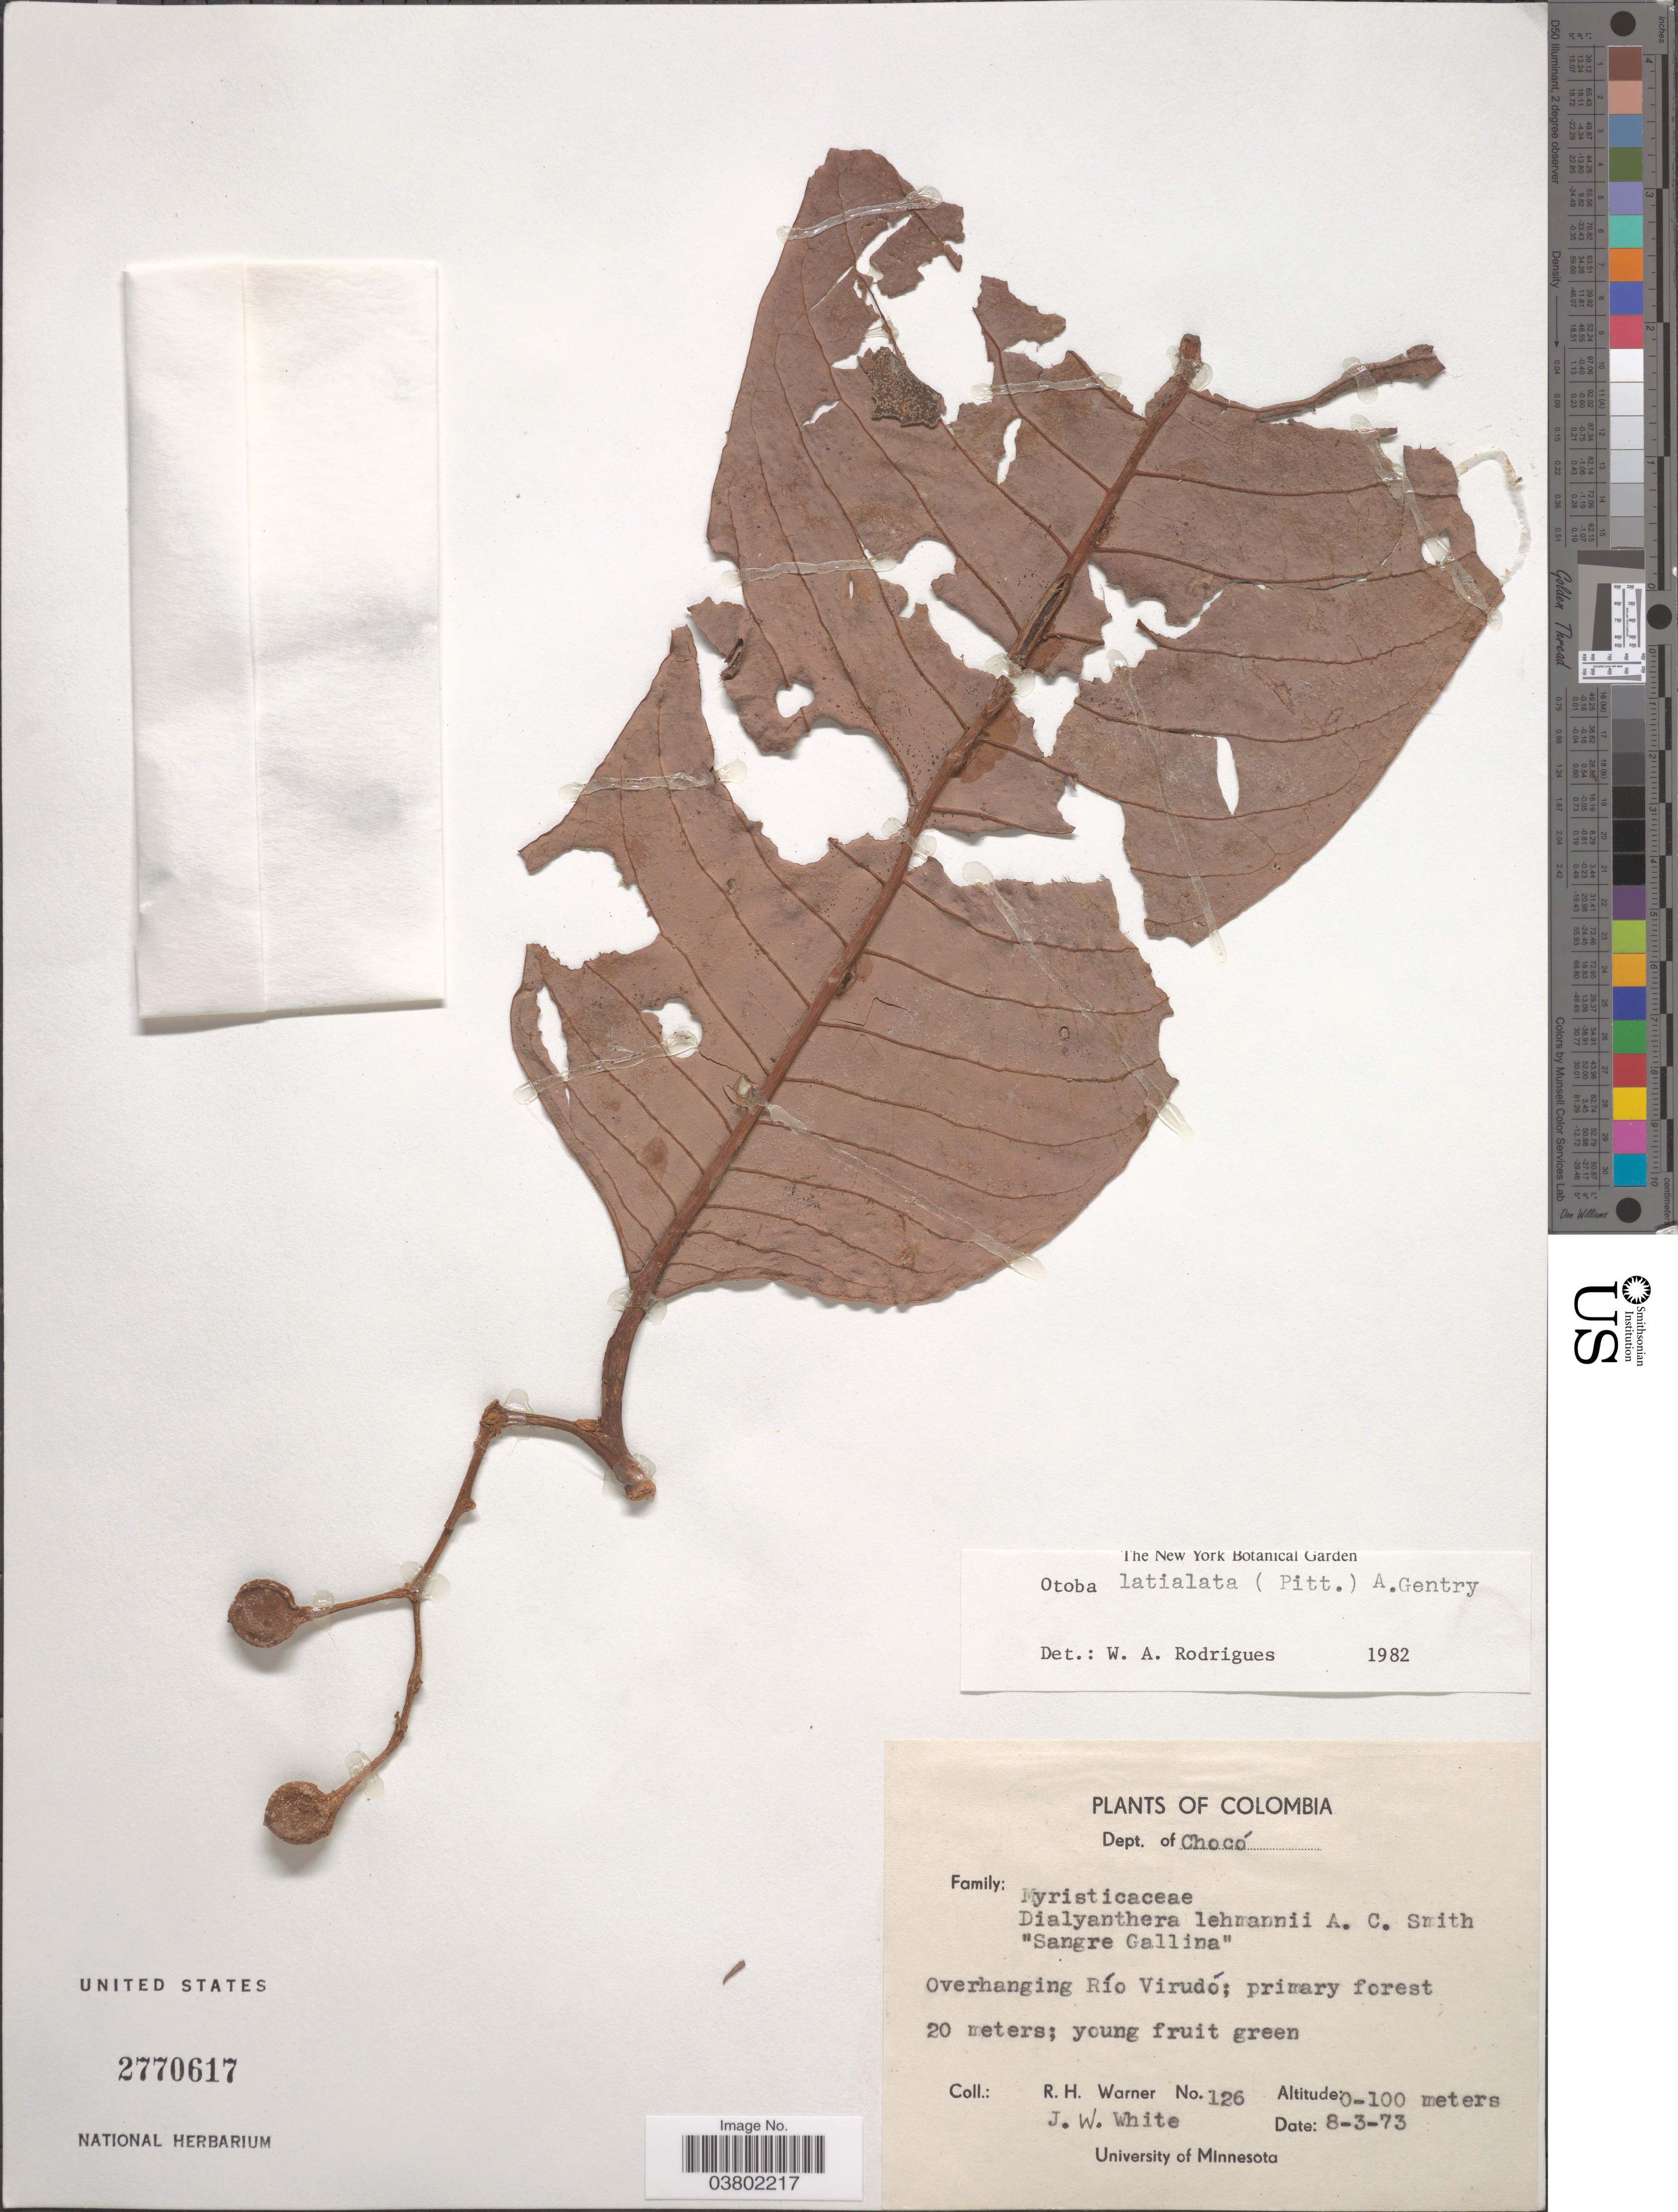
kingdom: Plantae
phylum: Tracheophyta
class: Magnoliopsida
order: Magnoliales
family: Myristicaceae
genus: Otoba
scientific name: Otoba latialata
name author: (Pittier) A.H. Gentry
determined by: Rodrigues, W. A.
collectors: R. H. Warner & J. W. White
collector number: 126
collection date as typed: Transcribed d/m/y: 8/3/73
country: Colombia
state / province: Chocó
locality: Dept. of Chocó. Overhanging Río Virudó.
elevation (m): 0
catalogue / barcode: US 2770617